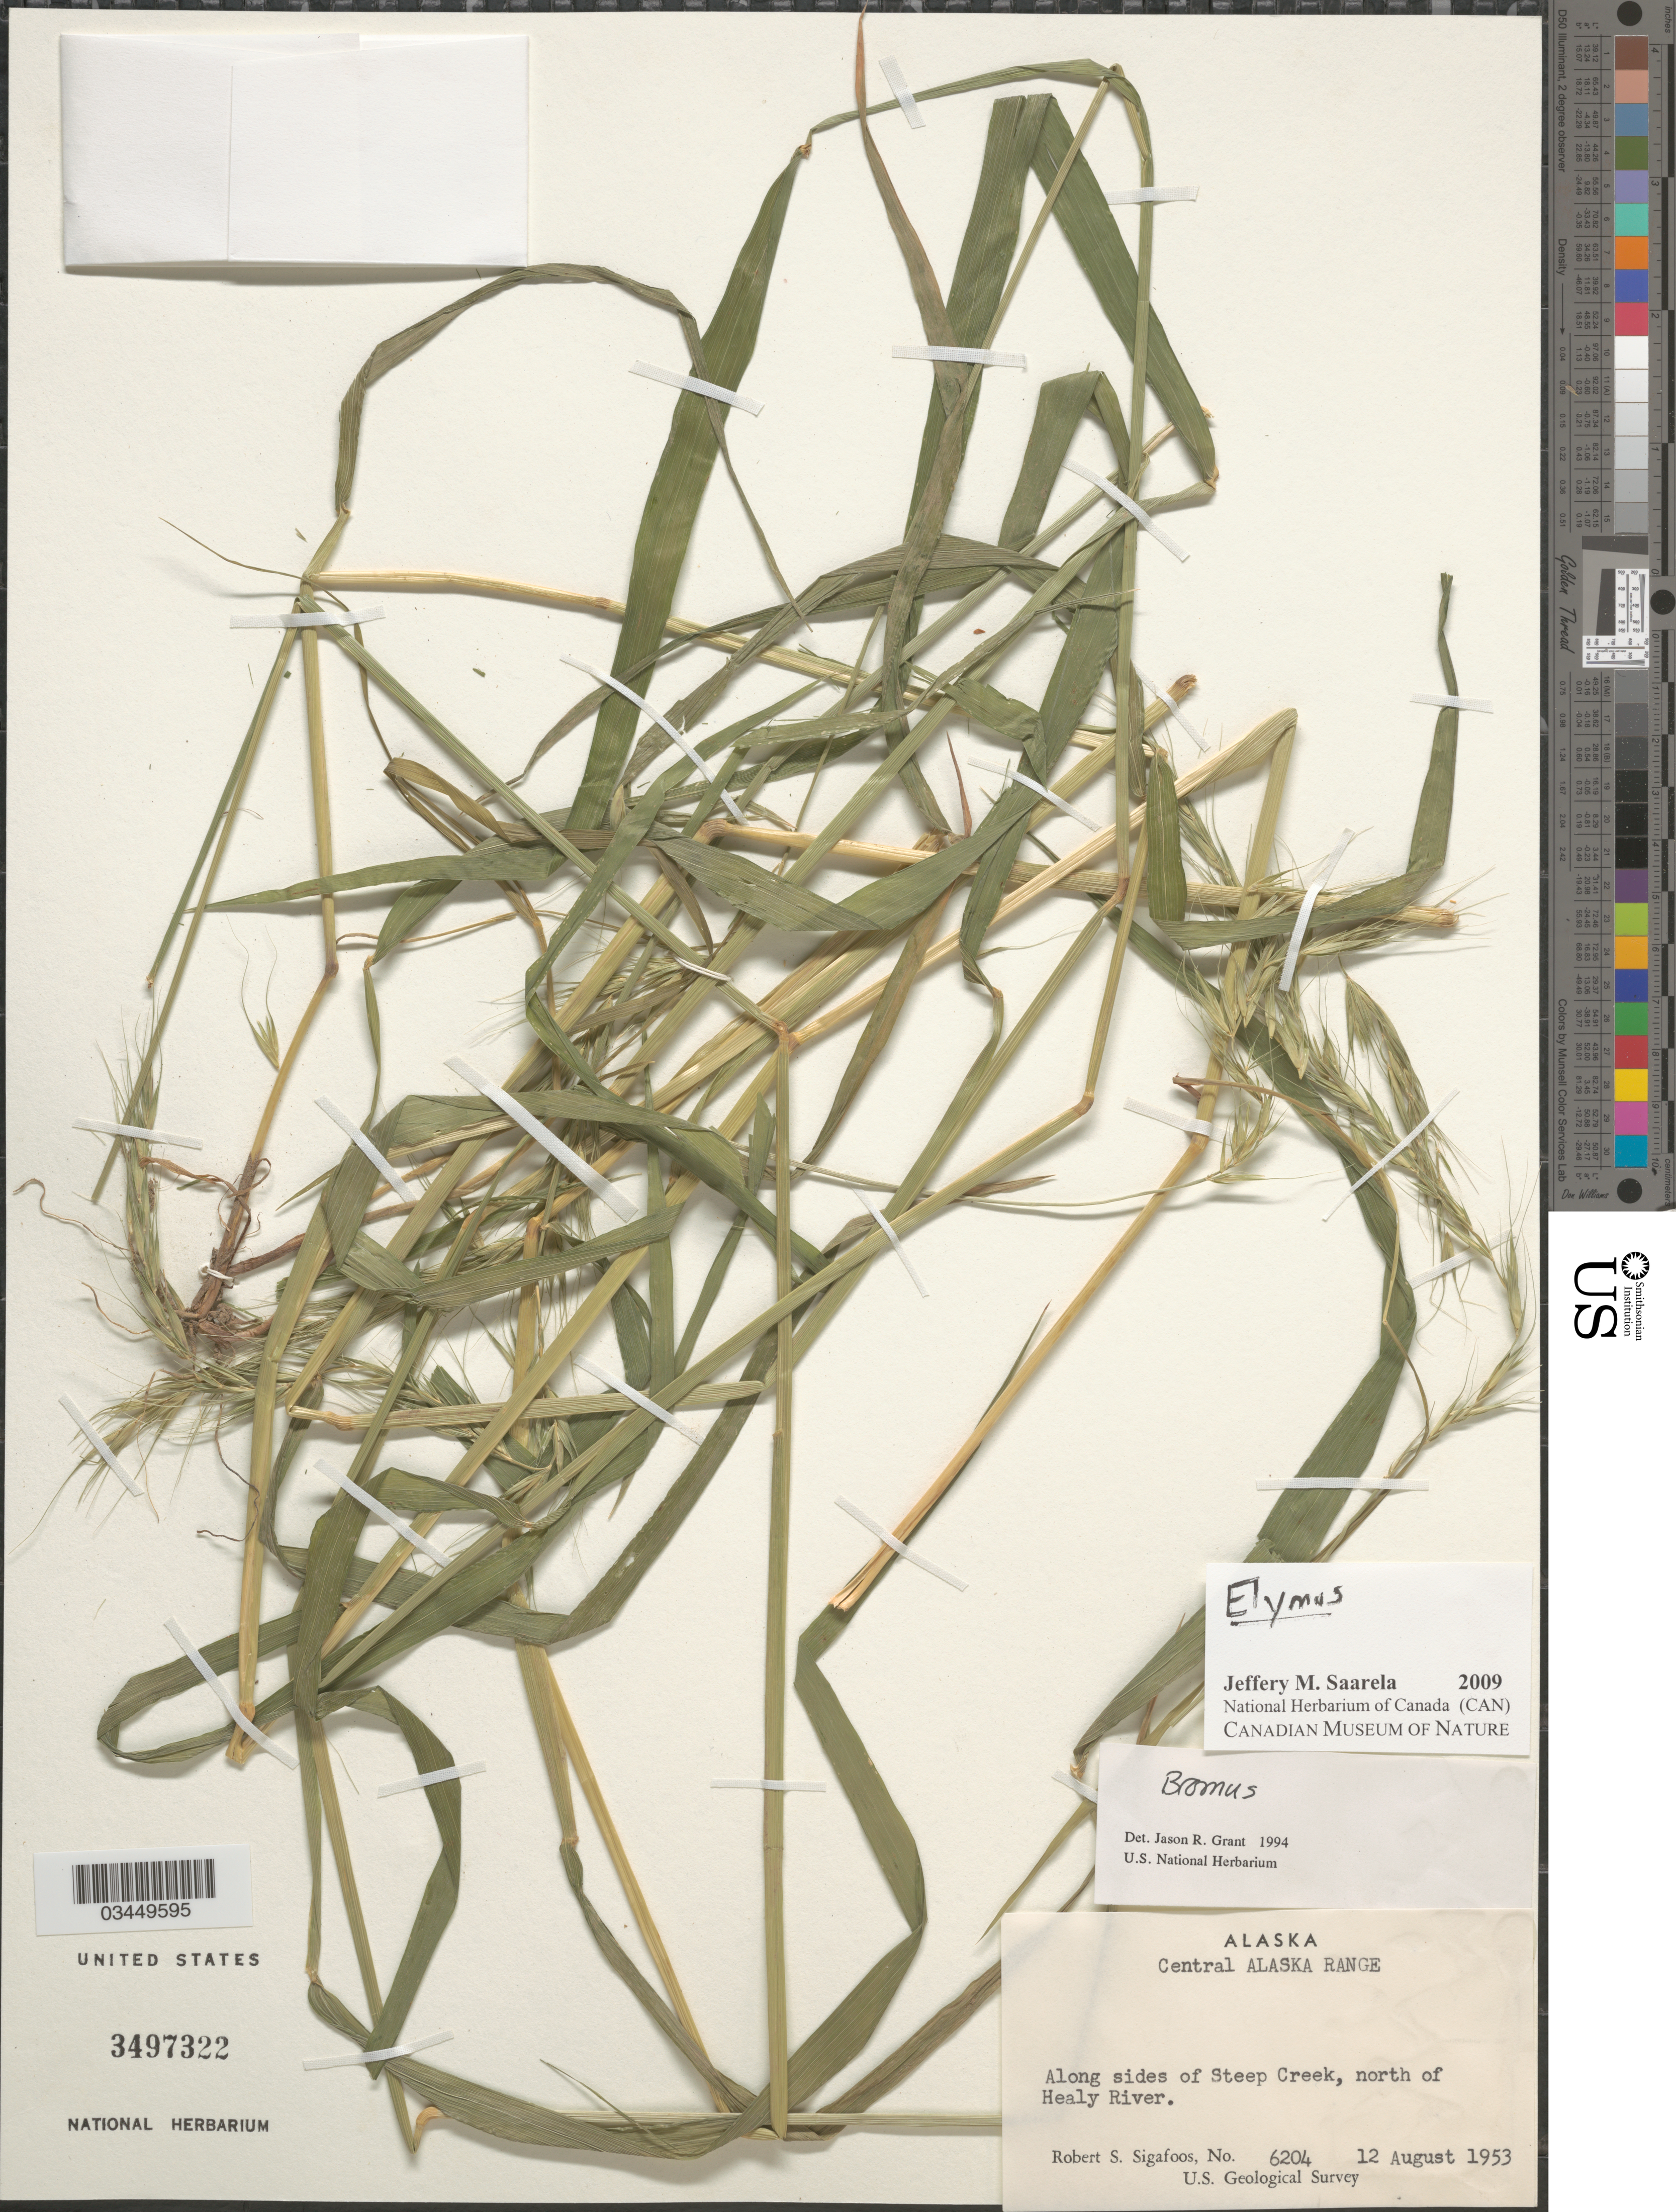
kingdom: Plantae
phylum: Tracheophyta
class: Liliopsida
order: Poales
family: Poaceae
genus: Elymus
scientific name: Elymus sp.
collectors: R. Sigafoos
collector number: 6204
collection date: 1953-08-12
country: United States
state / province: Alaska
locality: Central Alaska Range. Along sides of Steep Creek, north of Healy River. U.S. Geological Survey.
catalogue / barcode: US 3497322